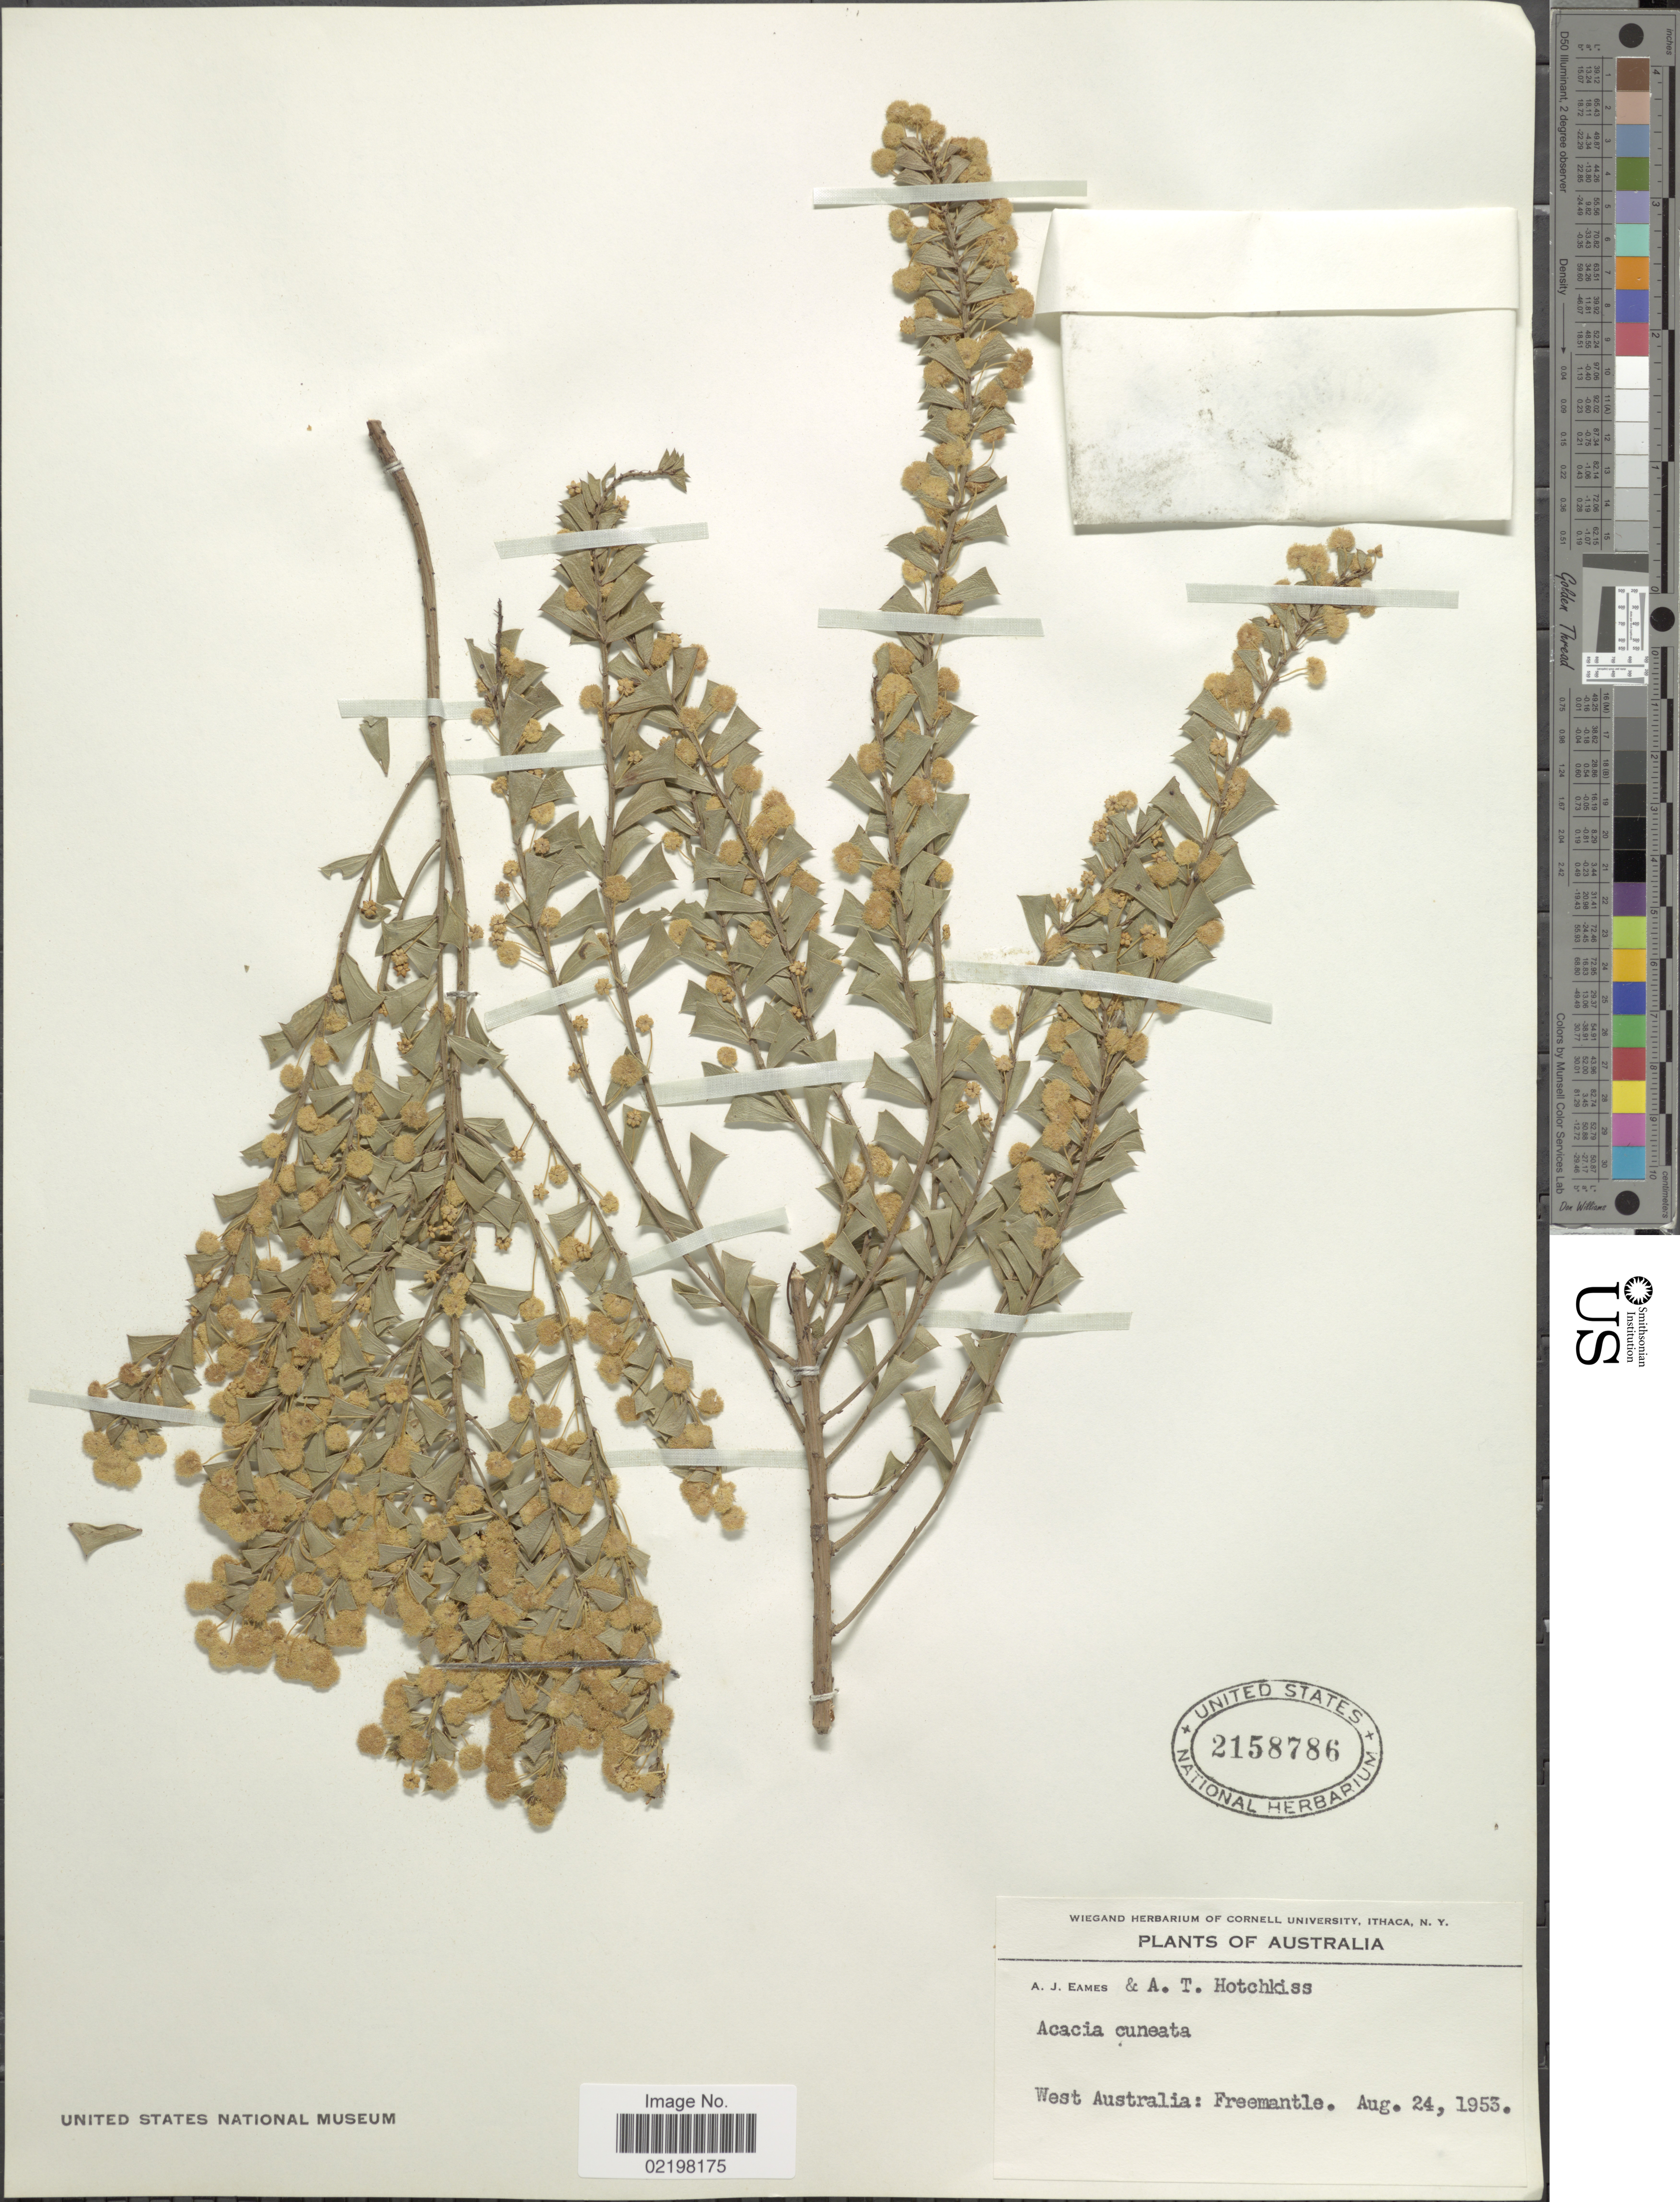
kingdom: Plantae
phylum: Tracheophyta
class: Magnoliopsida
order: Fabales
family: Fabaceae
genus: Acacia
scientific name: Acacia cuneata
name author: Benth.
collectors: A. J. Eames & A. Hotchkiss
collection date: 1953-08-24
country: Australia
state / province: Western Australia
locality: West Australia: Freemantle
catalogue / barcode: US 2158786